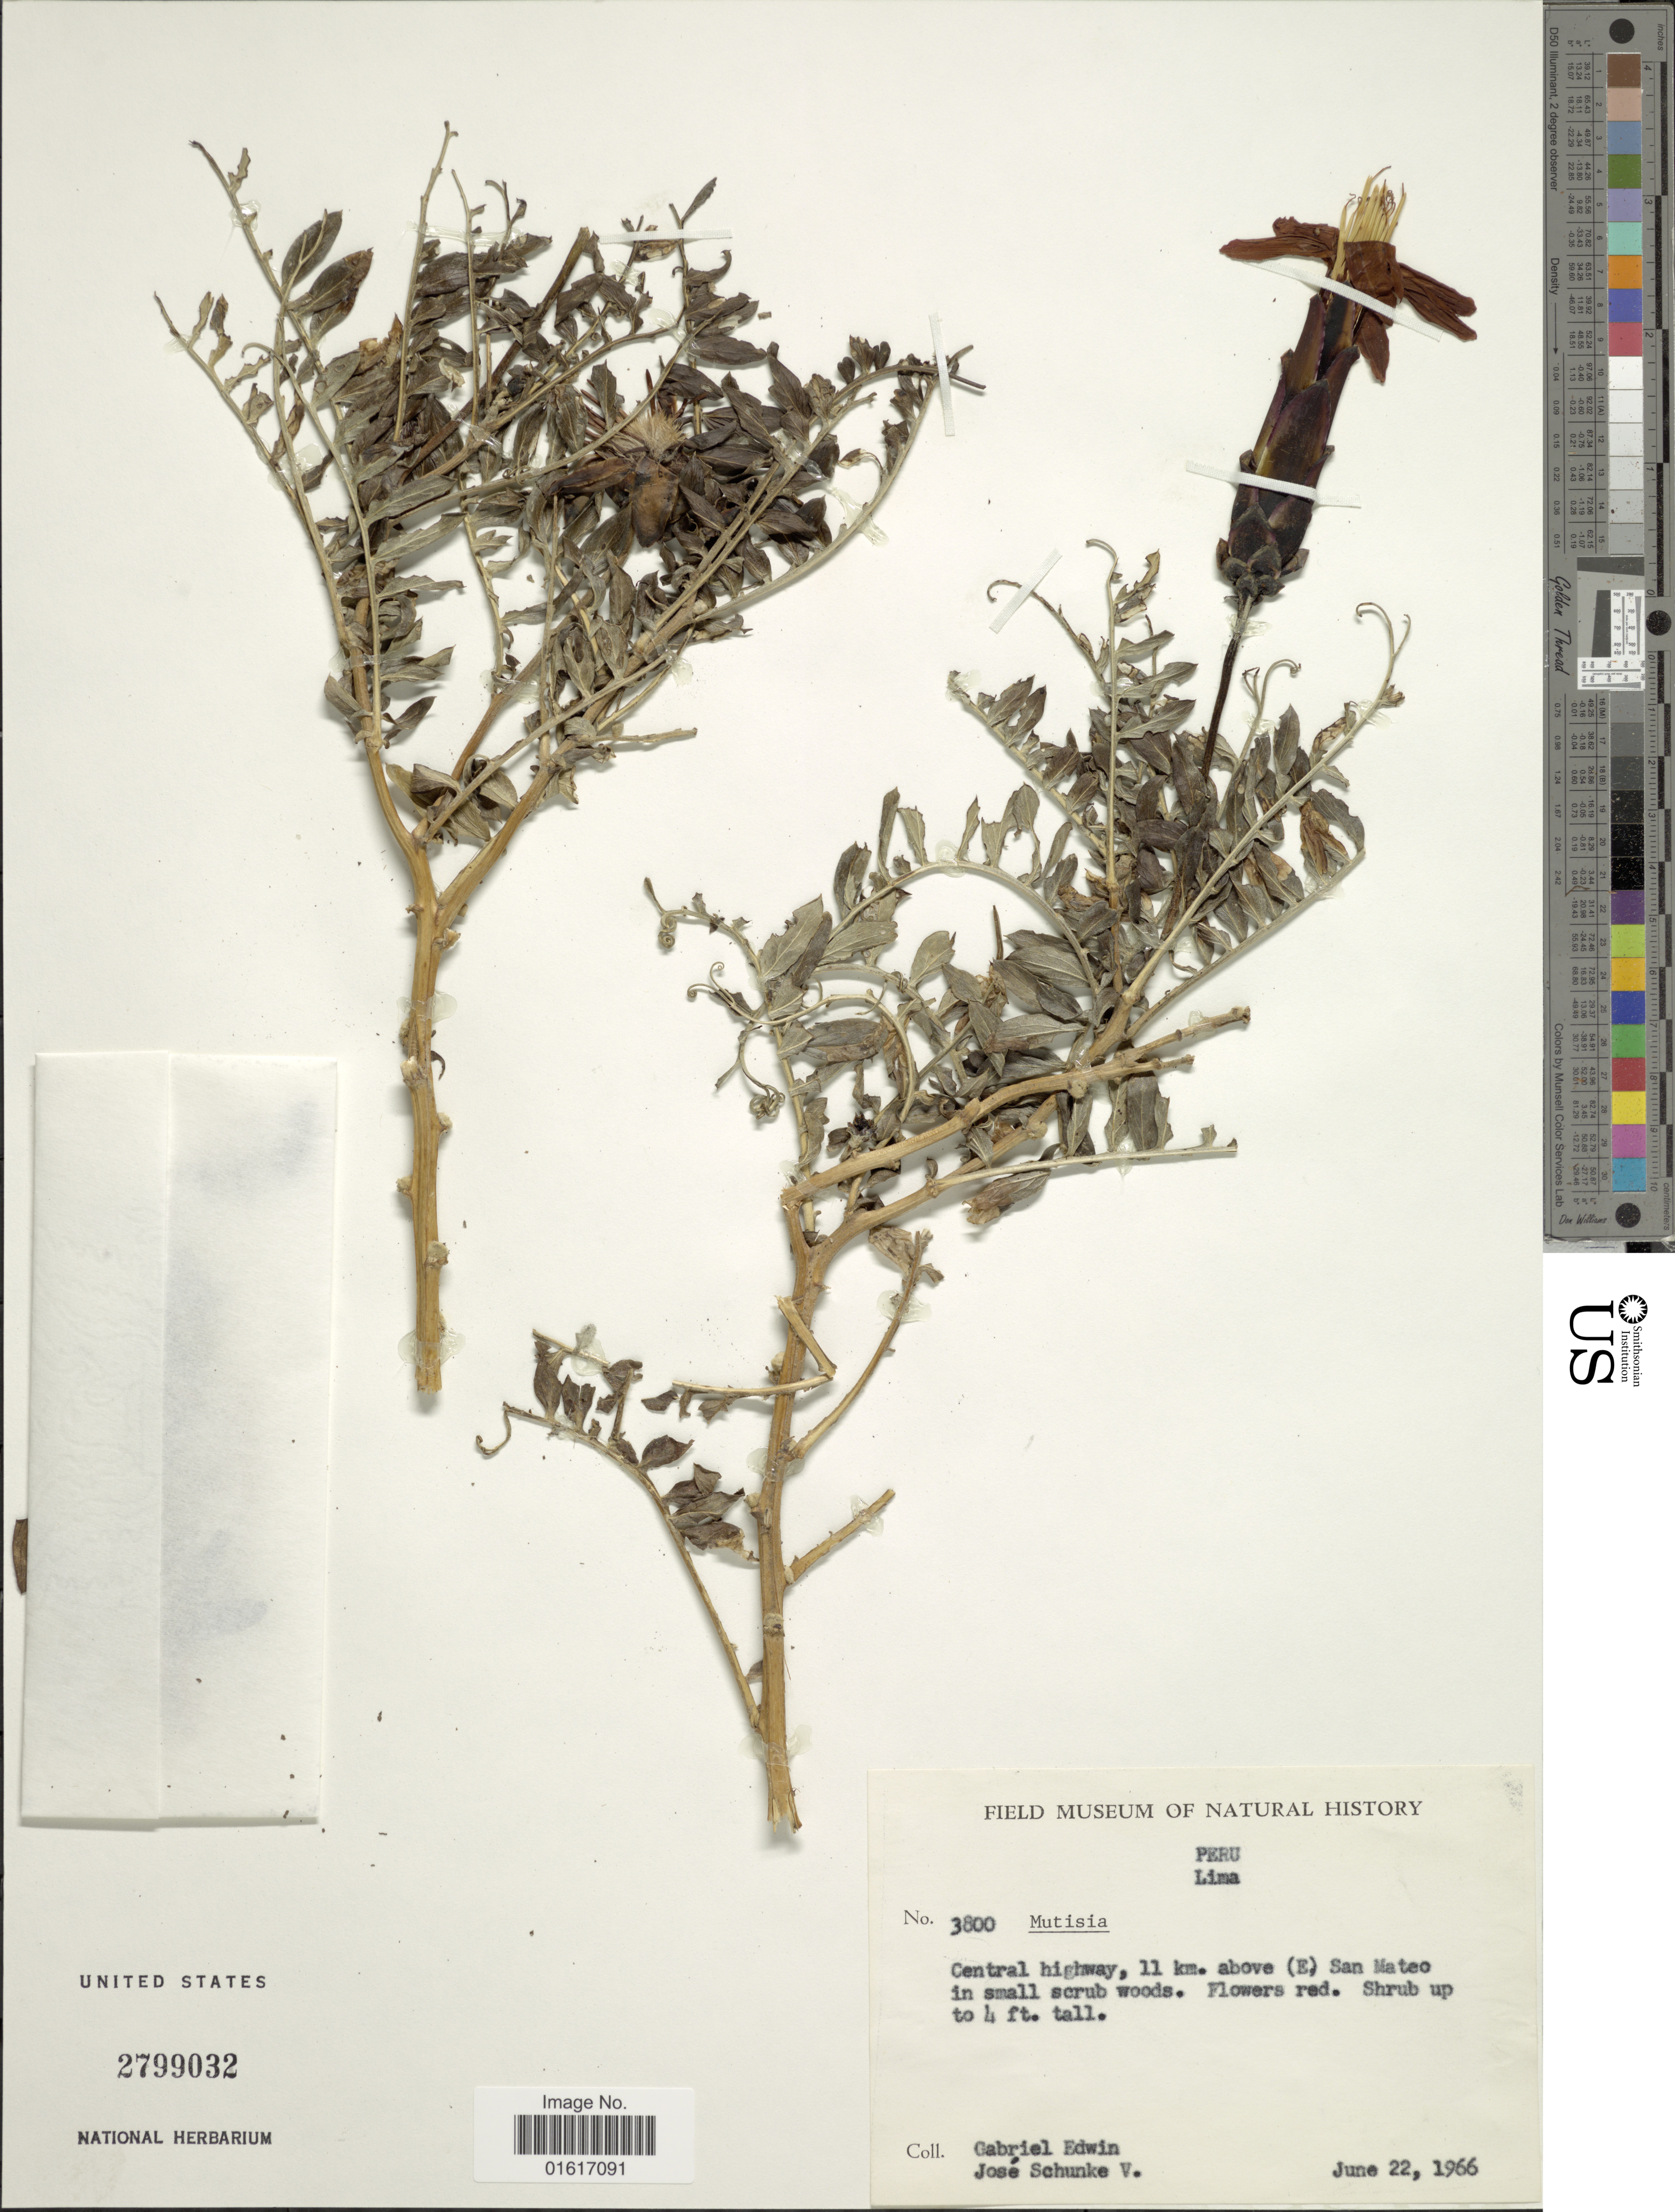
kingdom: Plantae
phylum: Tracheophyta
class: Magnoliopsida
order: Asterales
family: Asteraceae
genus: Mutisia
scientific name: Mutisia acuminata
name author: Ruiz & Pav.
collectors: G. Edwin & J. Schunke Vigo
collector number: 3800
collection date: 1966-06-22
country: Peru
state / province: Lima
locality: Central Highway, 11 km. above (E) San Mateo in small scrub woods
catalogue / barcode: US 2799032